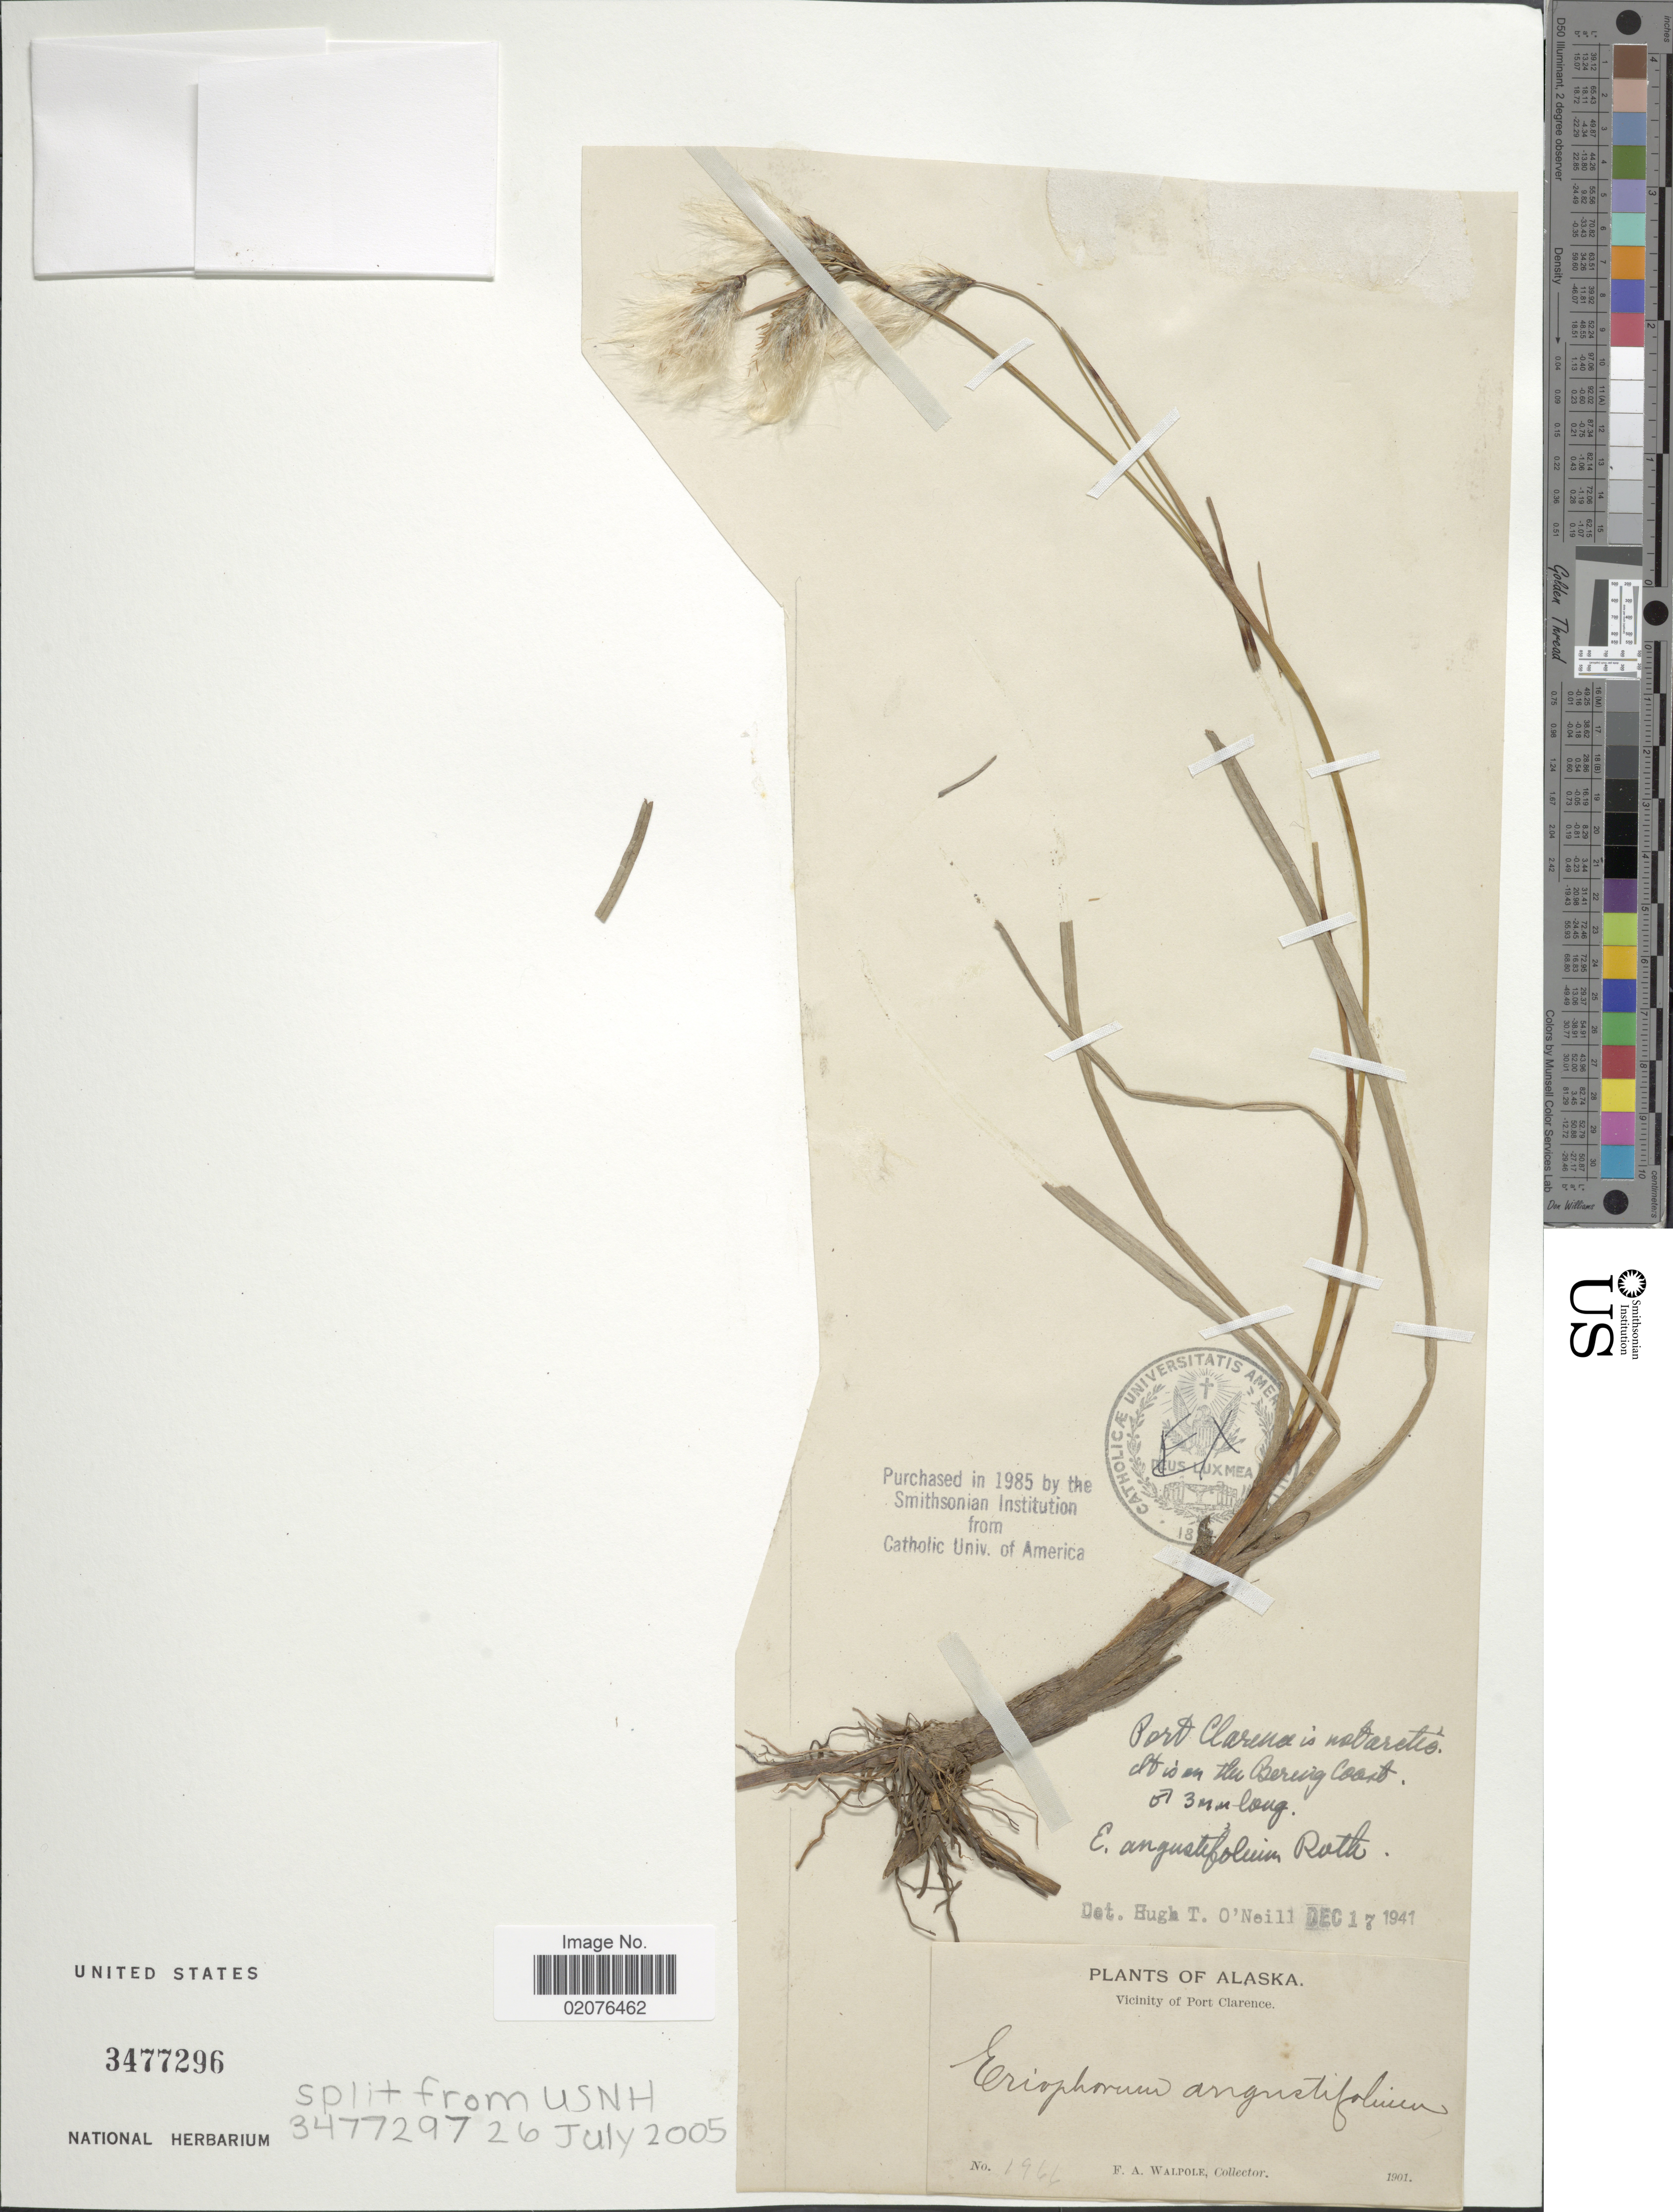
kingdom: Plantae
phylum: Tracheophyta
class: Liliopsida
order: Poales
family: Cyperaceae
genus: Eriophorum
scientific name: Eriophorum angustifolium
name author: Honck.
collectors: F. Walpole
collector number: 1966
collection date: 1901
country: United States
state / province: Alaska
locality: Vicinity of Port Clarence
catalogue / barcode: US 3477296